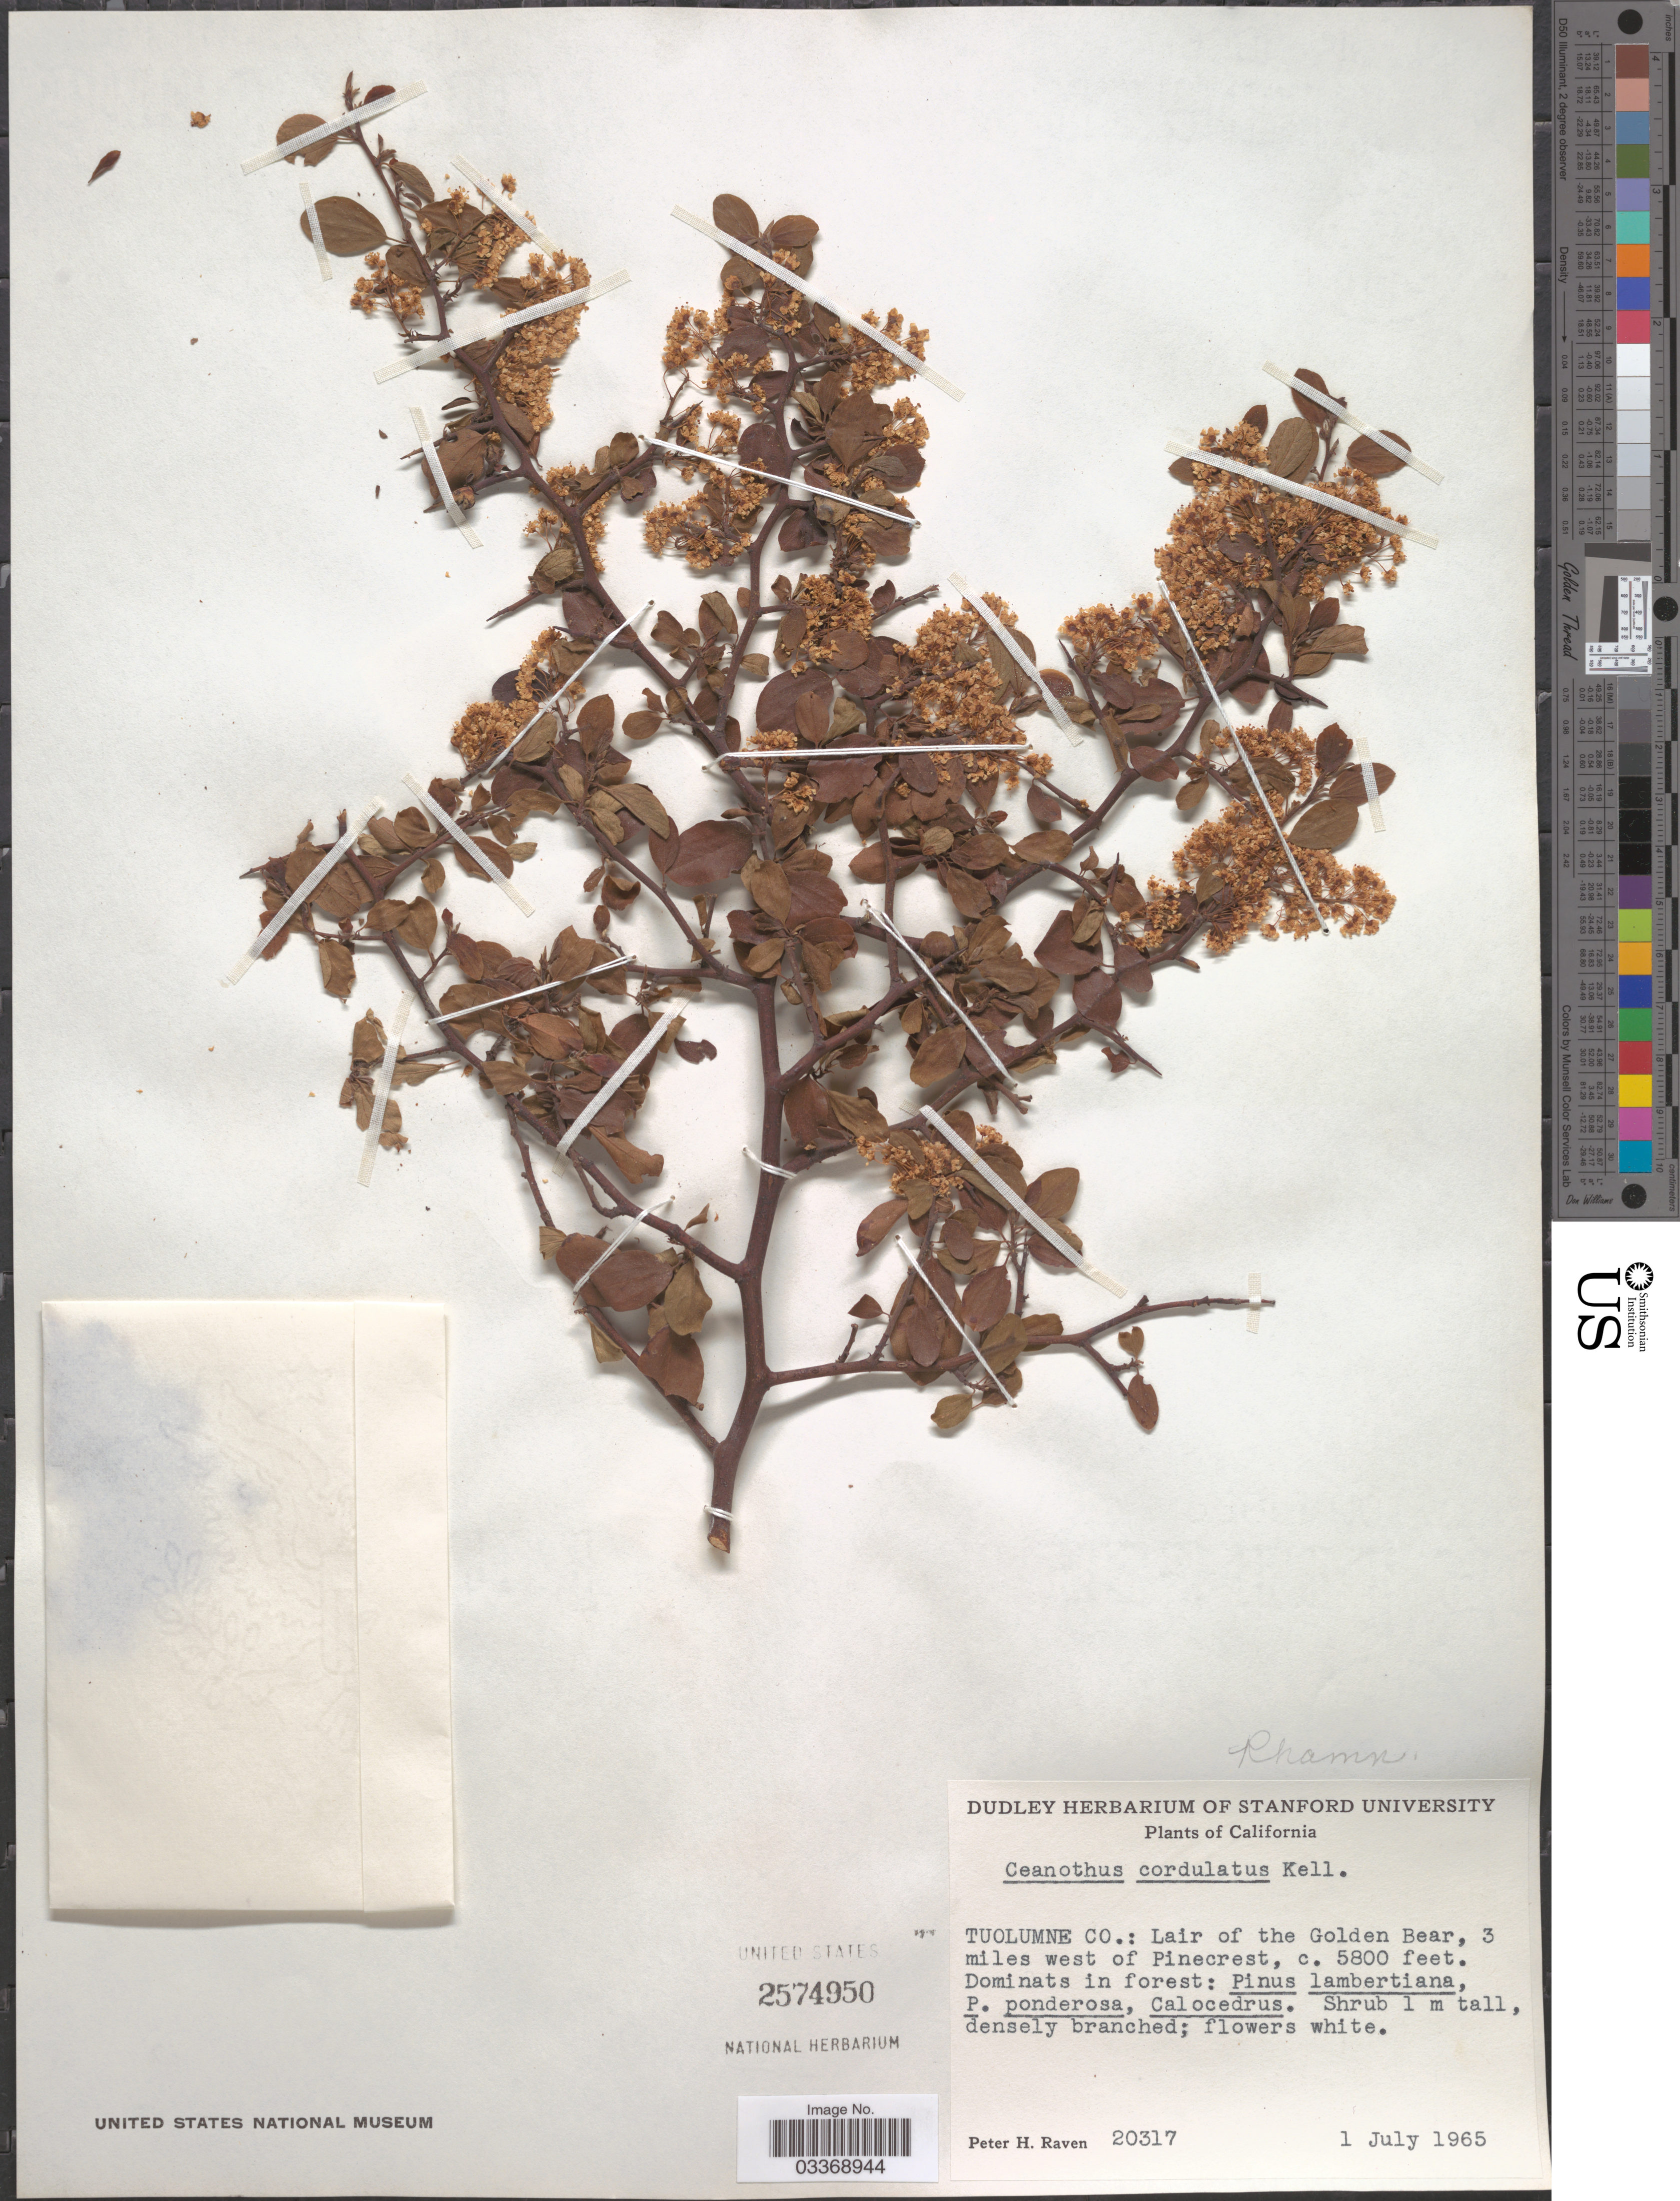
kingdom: Plantae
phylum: Tracheophyta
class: Magnoliopsida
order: Rosales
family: Rhamnaceae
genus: Ceanothus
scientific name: Ceanothus cordulatus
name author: Kellogg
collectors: P. Raven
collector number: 20317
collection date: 1965-07-01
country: United States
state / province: California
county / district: Tuolumne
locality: Tuolumne Co.: Lair of the Golden Bear, 3 miles west of Pinecrest.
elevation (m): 1768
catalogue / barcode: US 2574950